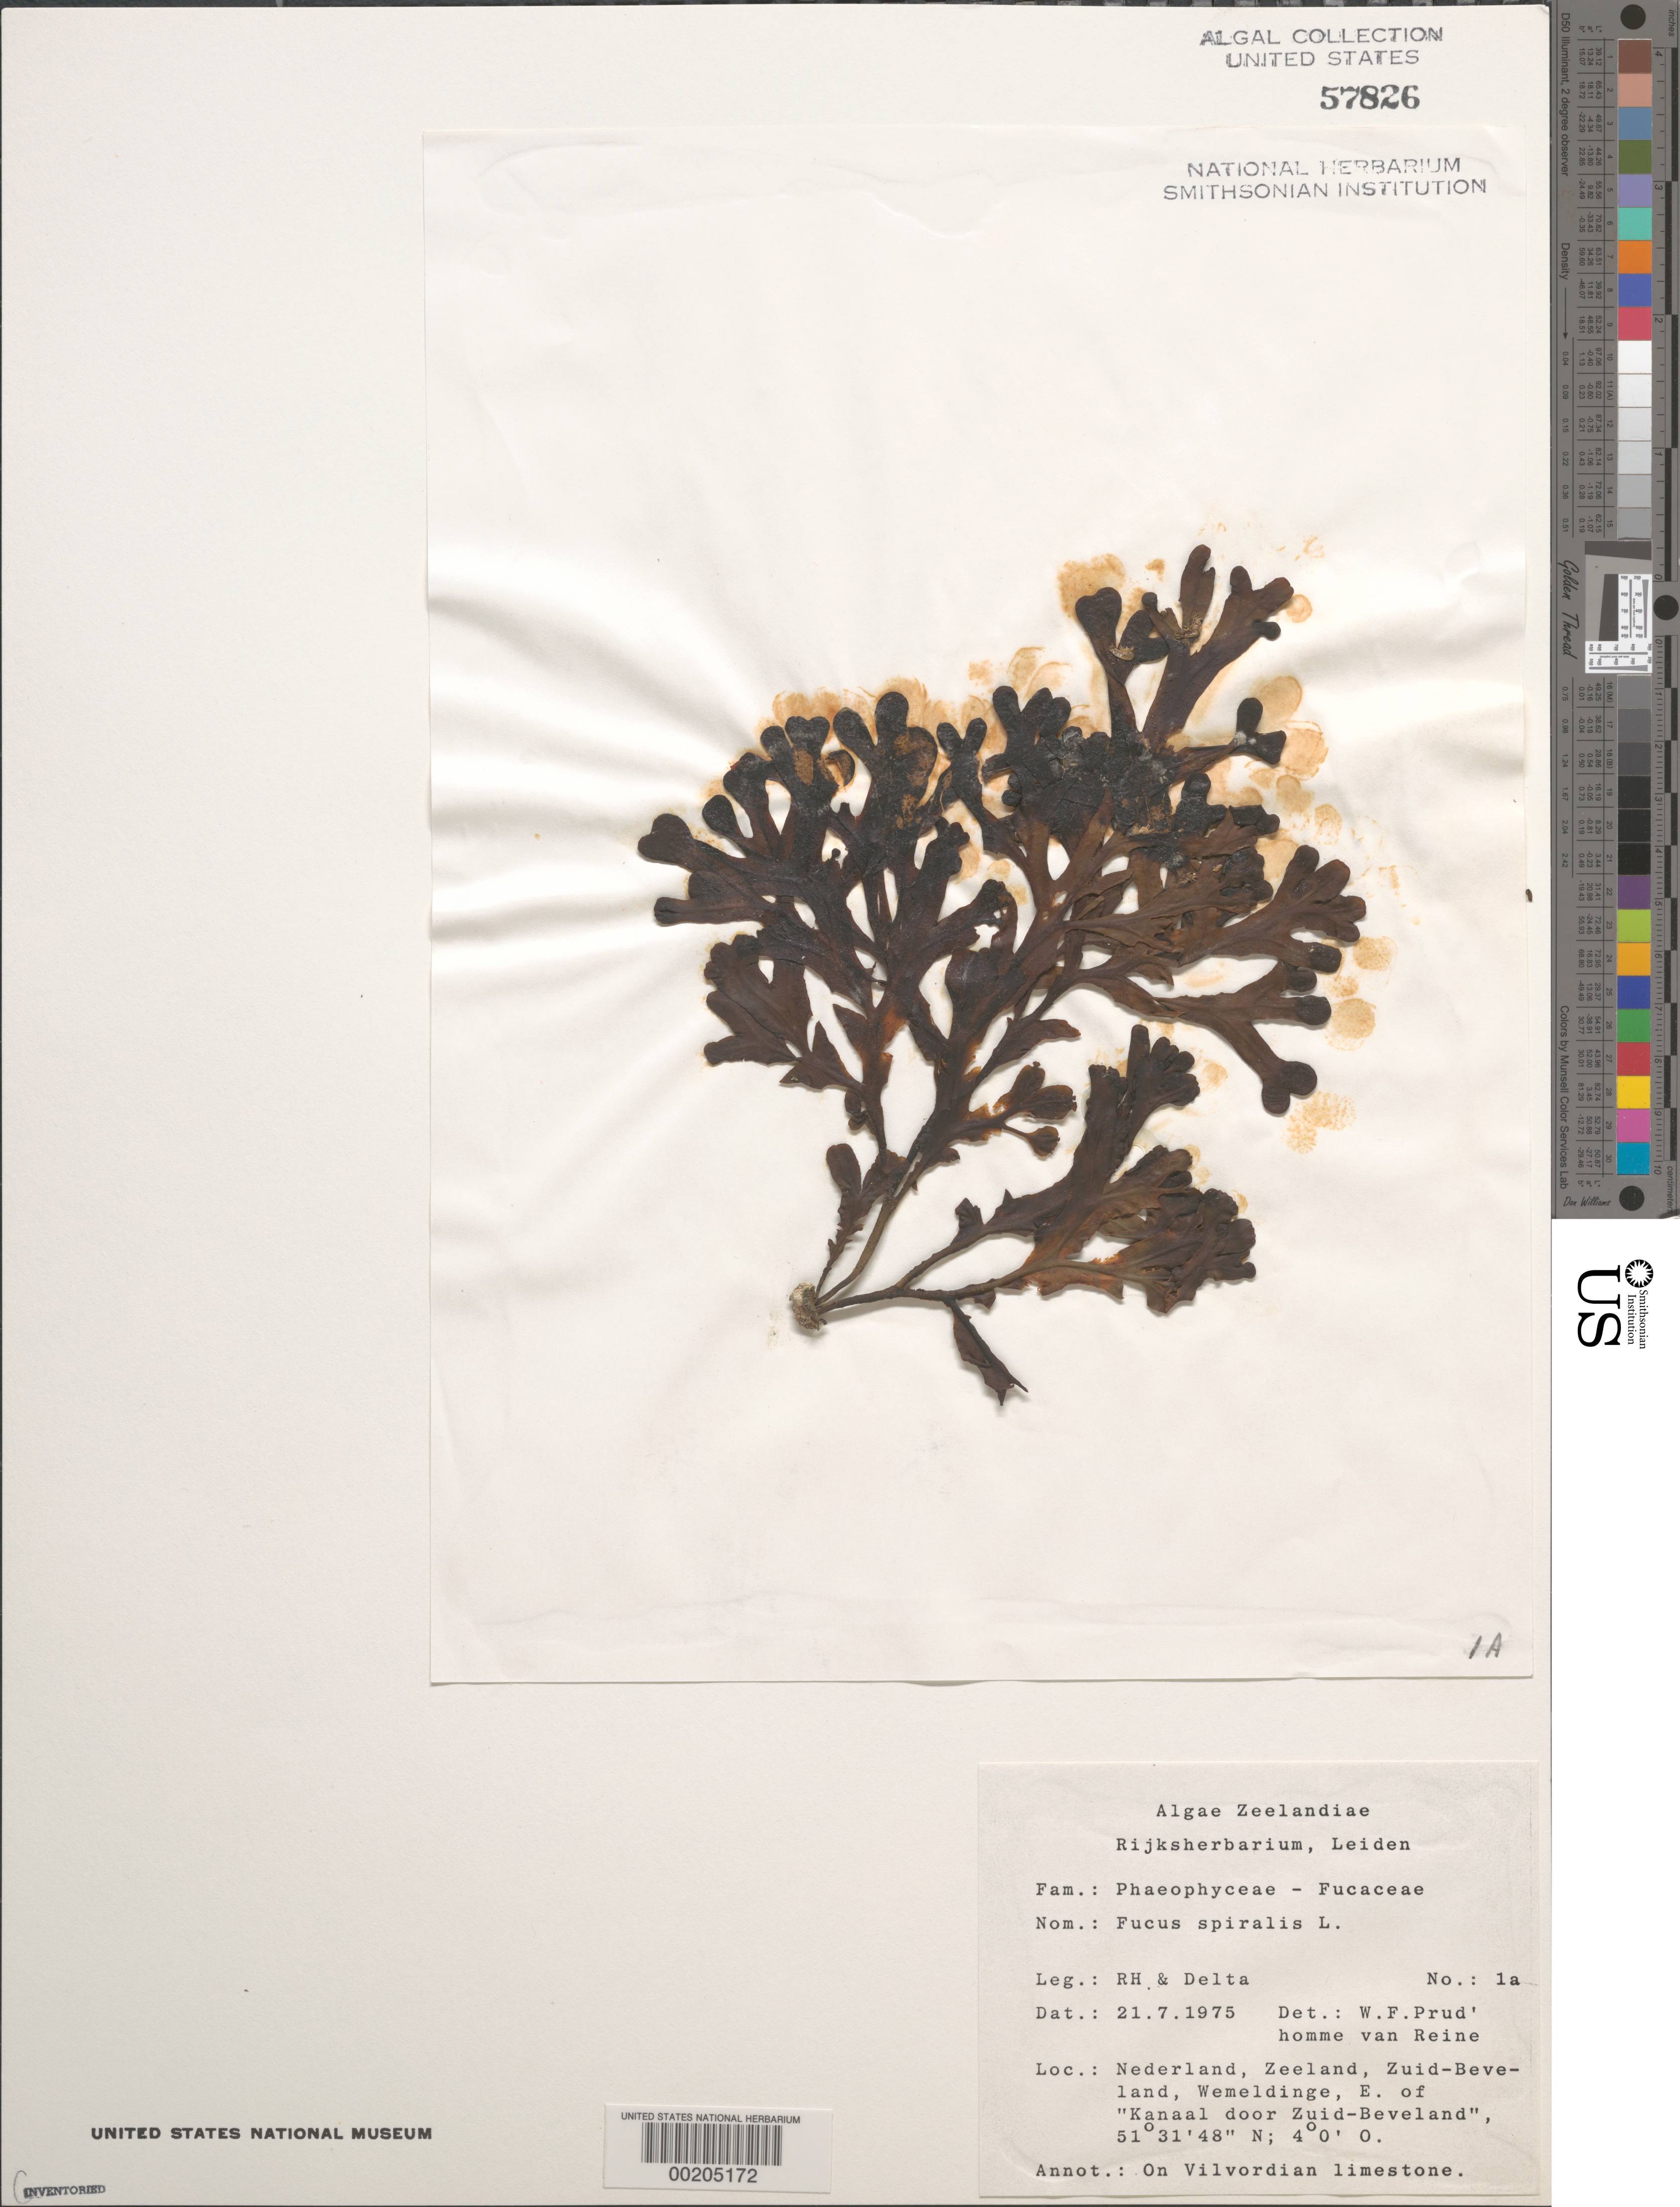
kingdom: Chromista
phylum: Ochrophyta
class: Phaeophyceae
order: Fucales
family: Fucaceae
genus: Fucus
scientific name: Fucus spiralis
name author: L.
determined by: Prud'homme van Reine, W. F.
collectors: R.H. & Delta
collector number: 1a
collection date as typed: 21 Jul 1975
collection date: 1975-07-21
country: Netherlands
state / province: Zeeland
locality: Zuid-beveland, wemeldinge, east of kanaal door zuid-beveland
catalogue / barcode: US 57826